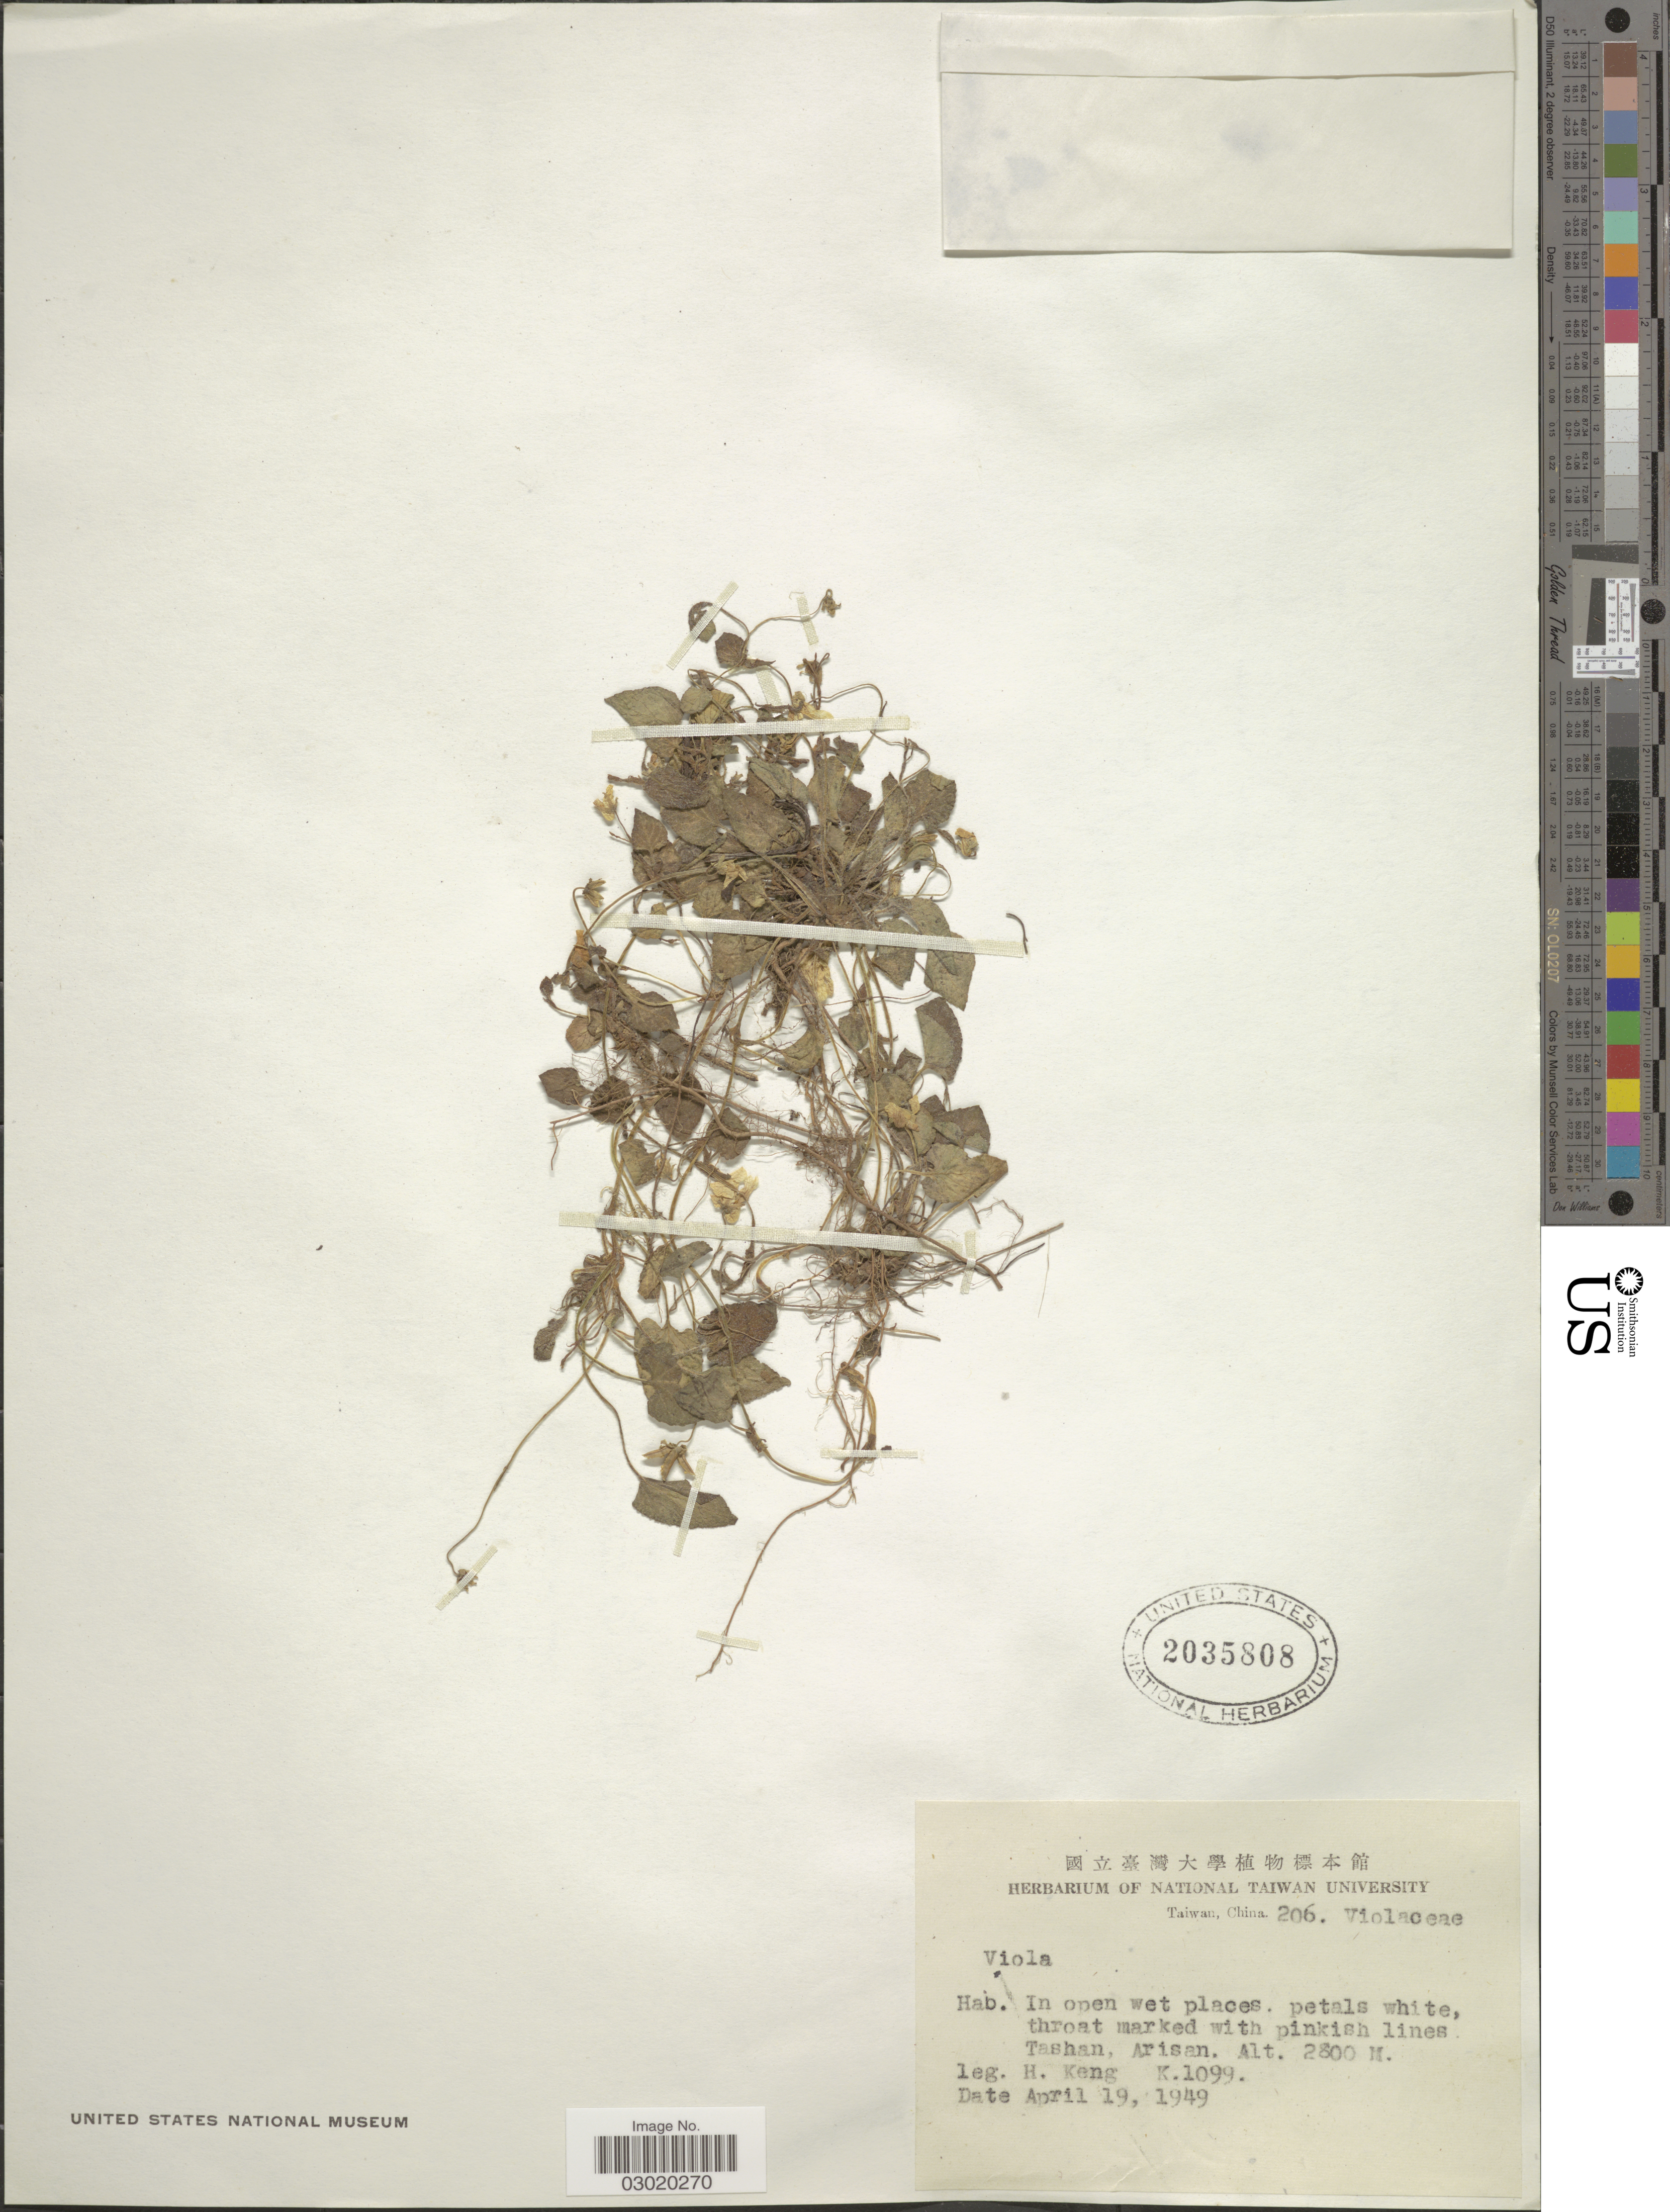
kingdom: Plantae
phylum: Tracheophyta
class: Magnoliopsida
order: Malpighiales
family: Violaceae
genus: Viola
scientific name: Viola sp.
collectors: H. Keng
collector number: K. 1099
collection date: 1949-04-19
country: Taiwan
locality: In open wet places, Tashan, Arisan.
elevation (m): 2800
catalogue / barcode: US 2035808